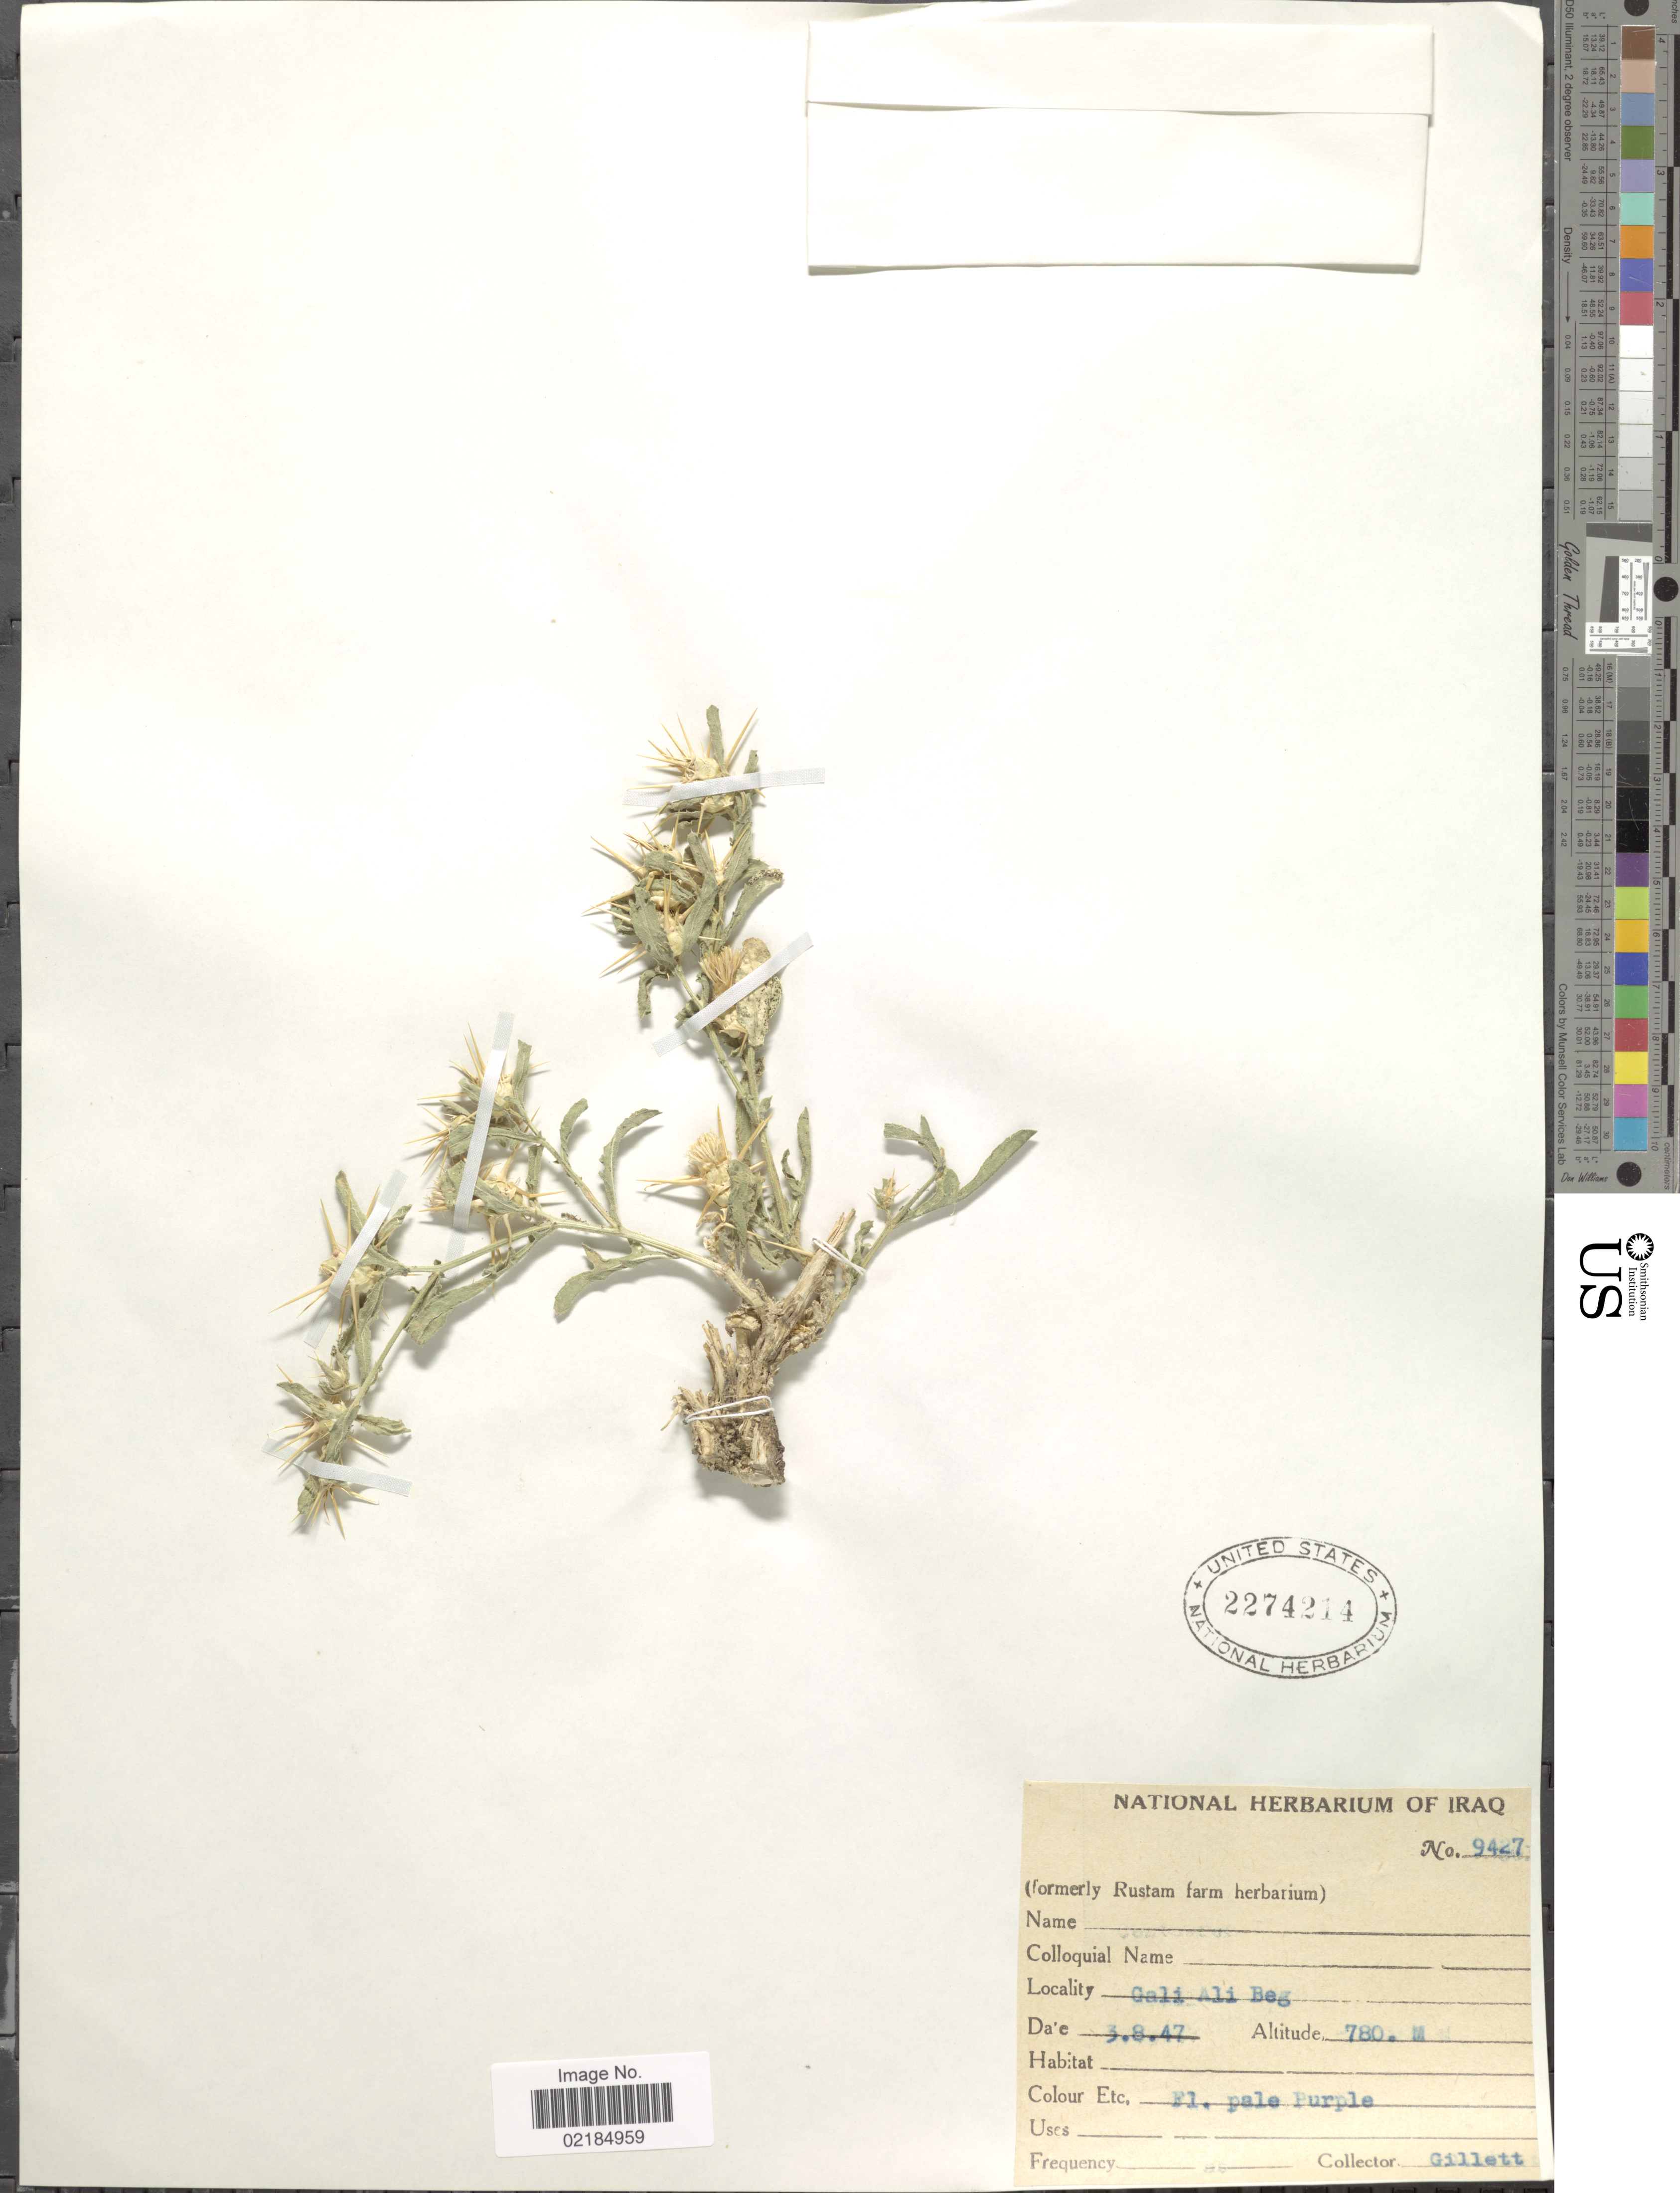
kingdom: Plantae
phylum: Tracheophyta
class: Magnoliopsida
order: Asterales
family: Asteraceae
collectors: Gillett, --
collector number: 9427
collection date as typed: Transcribed d/m/y: 3/8/47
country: Iraq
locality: Gali Ali Beg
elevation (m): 780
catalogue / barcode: US 2274214